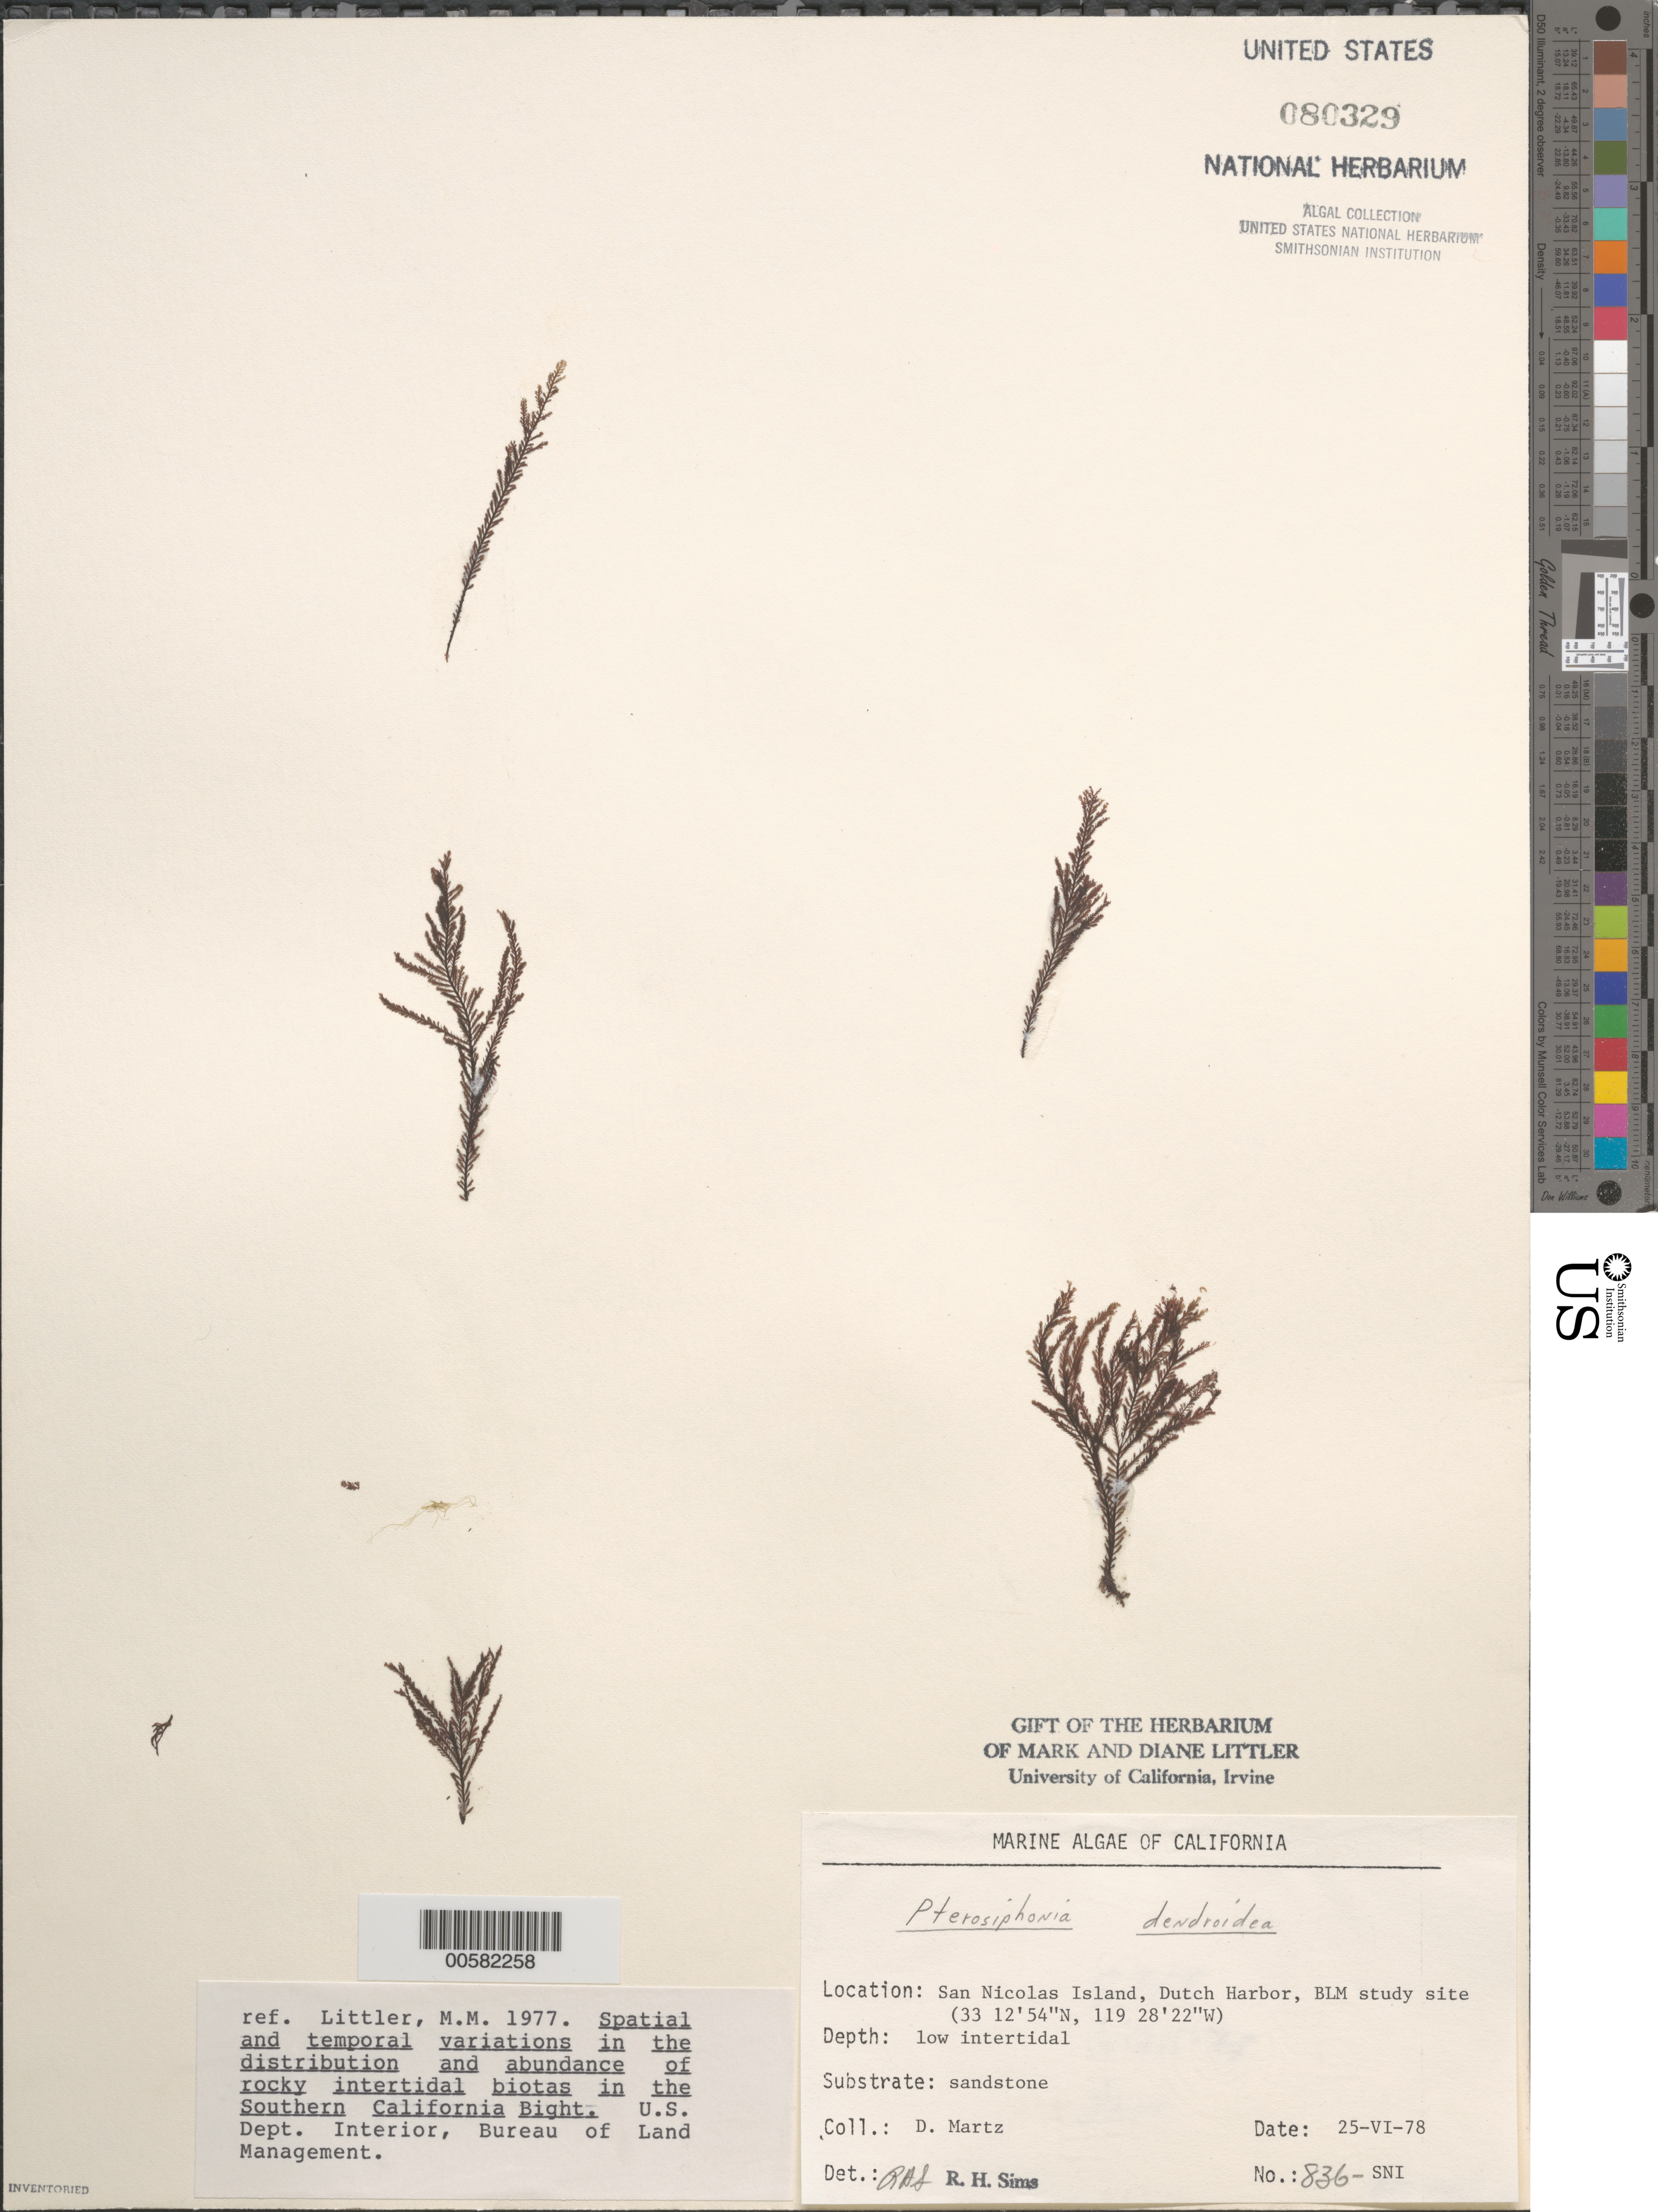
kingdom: Plantae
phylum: Rhodophyta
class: Florideophyceae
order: Ceramiales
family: Rhodomelaceae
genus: Symphyocladiella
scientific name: Symphyocladiella dendroidea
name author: (Montagne) Bustamante et al.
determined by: Algae name updating Project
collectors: D. Martz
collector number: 836-sni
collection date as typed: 25 Jun 1978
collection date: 1978-06-25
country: United States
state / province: California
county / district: Ventura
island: San Nicolas Island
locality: Dutch Harbor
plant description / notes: BLM-SOCALBIGHT Rocky Intertidal Survey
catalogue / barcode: US 80329